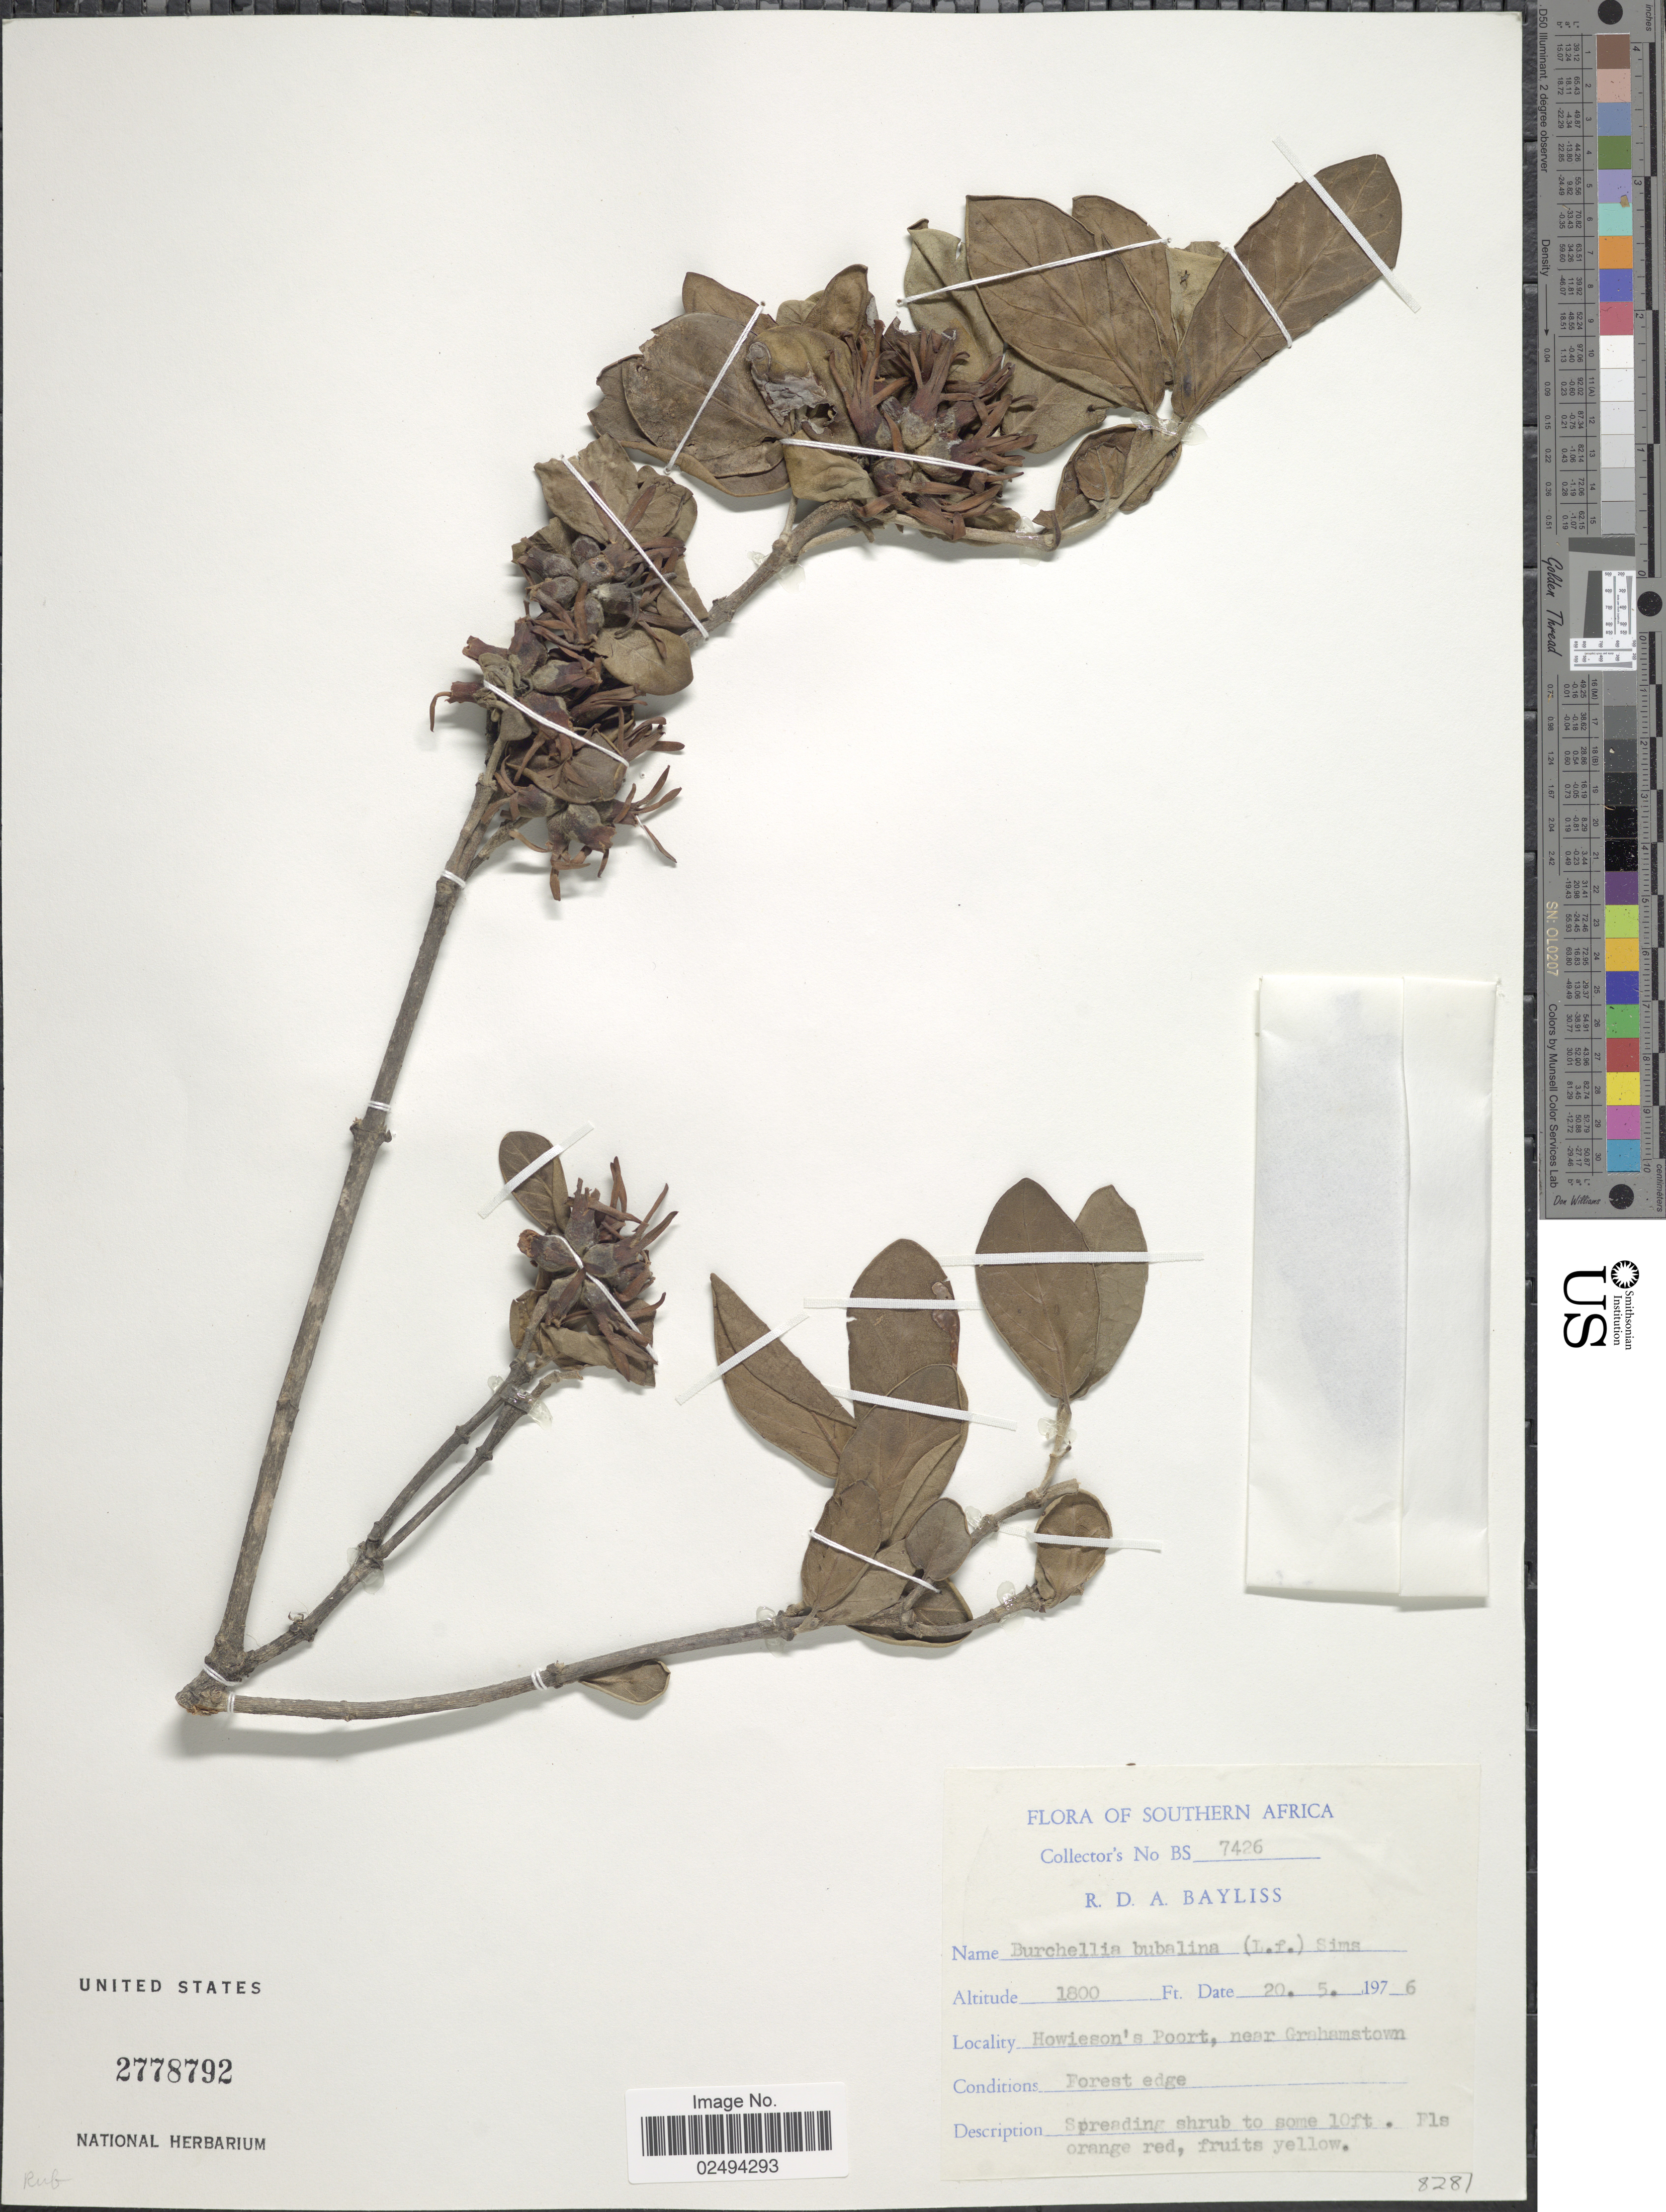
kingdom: Plantae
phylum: Tracheophyta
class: Magnoliopsida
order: Gentianales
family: Rubiaceae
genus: Burchellia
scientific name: Burchellia bubalina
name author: (L. f.) Sims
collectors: R. Bayliss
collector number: BS 7426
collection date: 1976-05-20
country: South Africa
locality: Southern Africa, Howieson's Poort, near Grahamstown, Forest edge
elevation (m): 549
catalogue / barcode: US 2778792